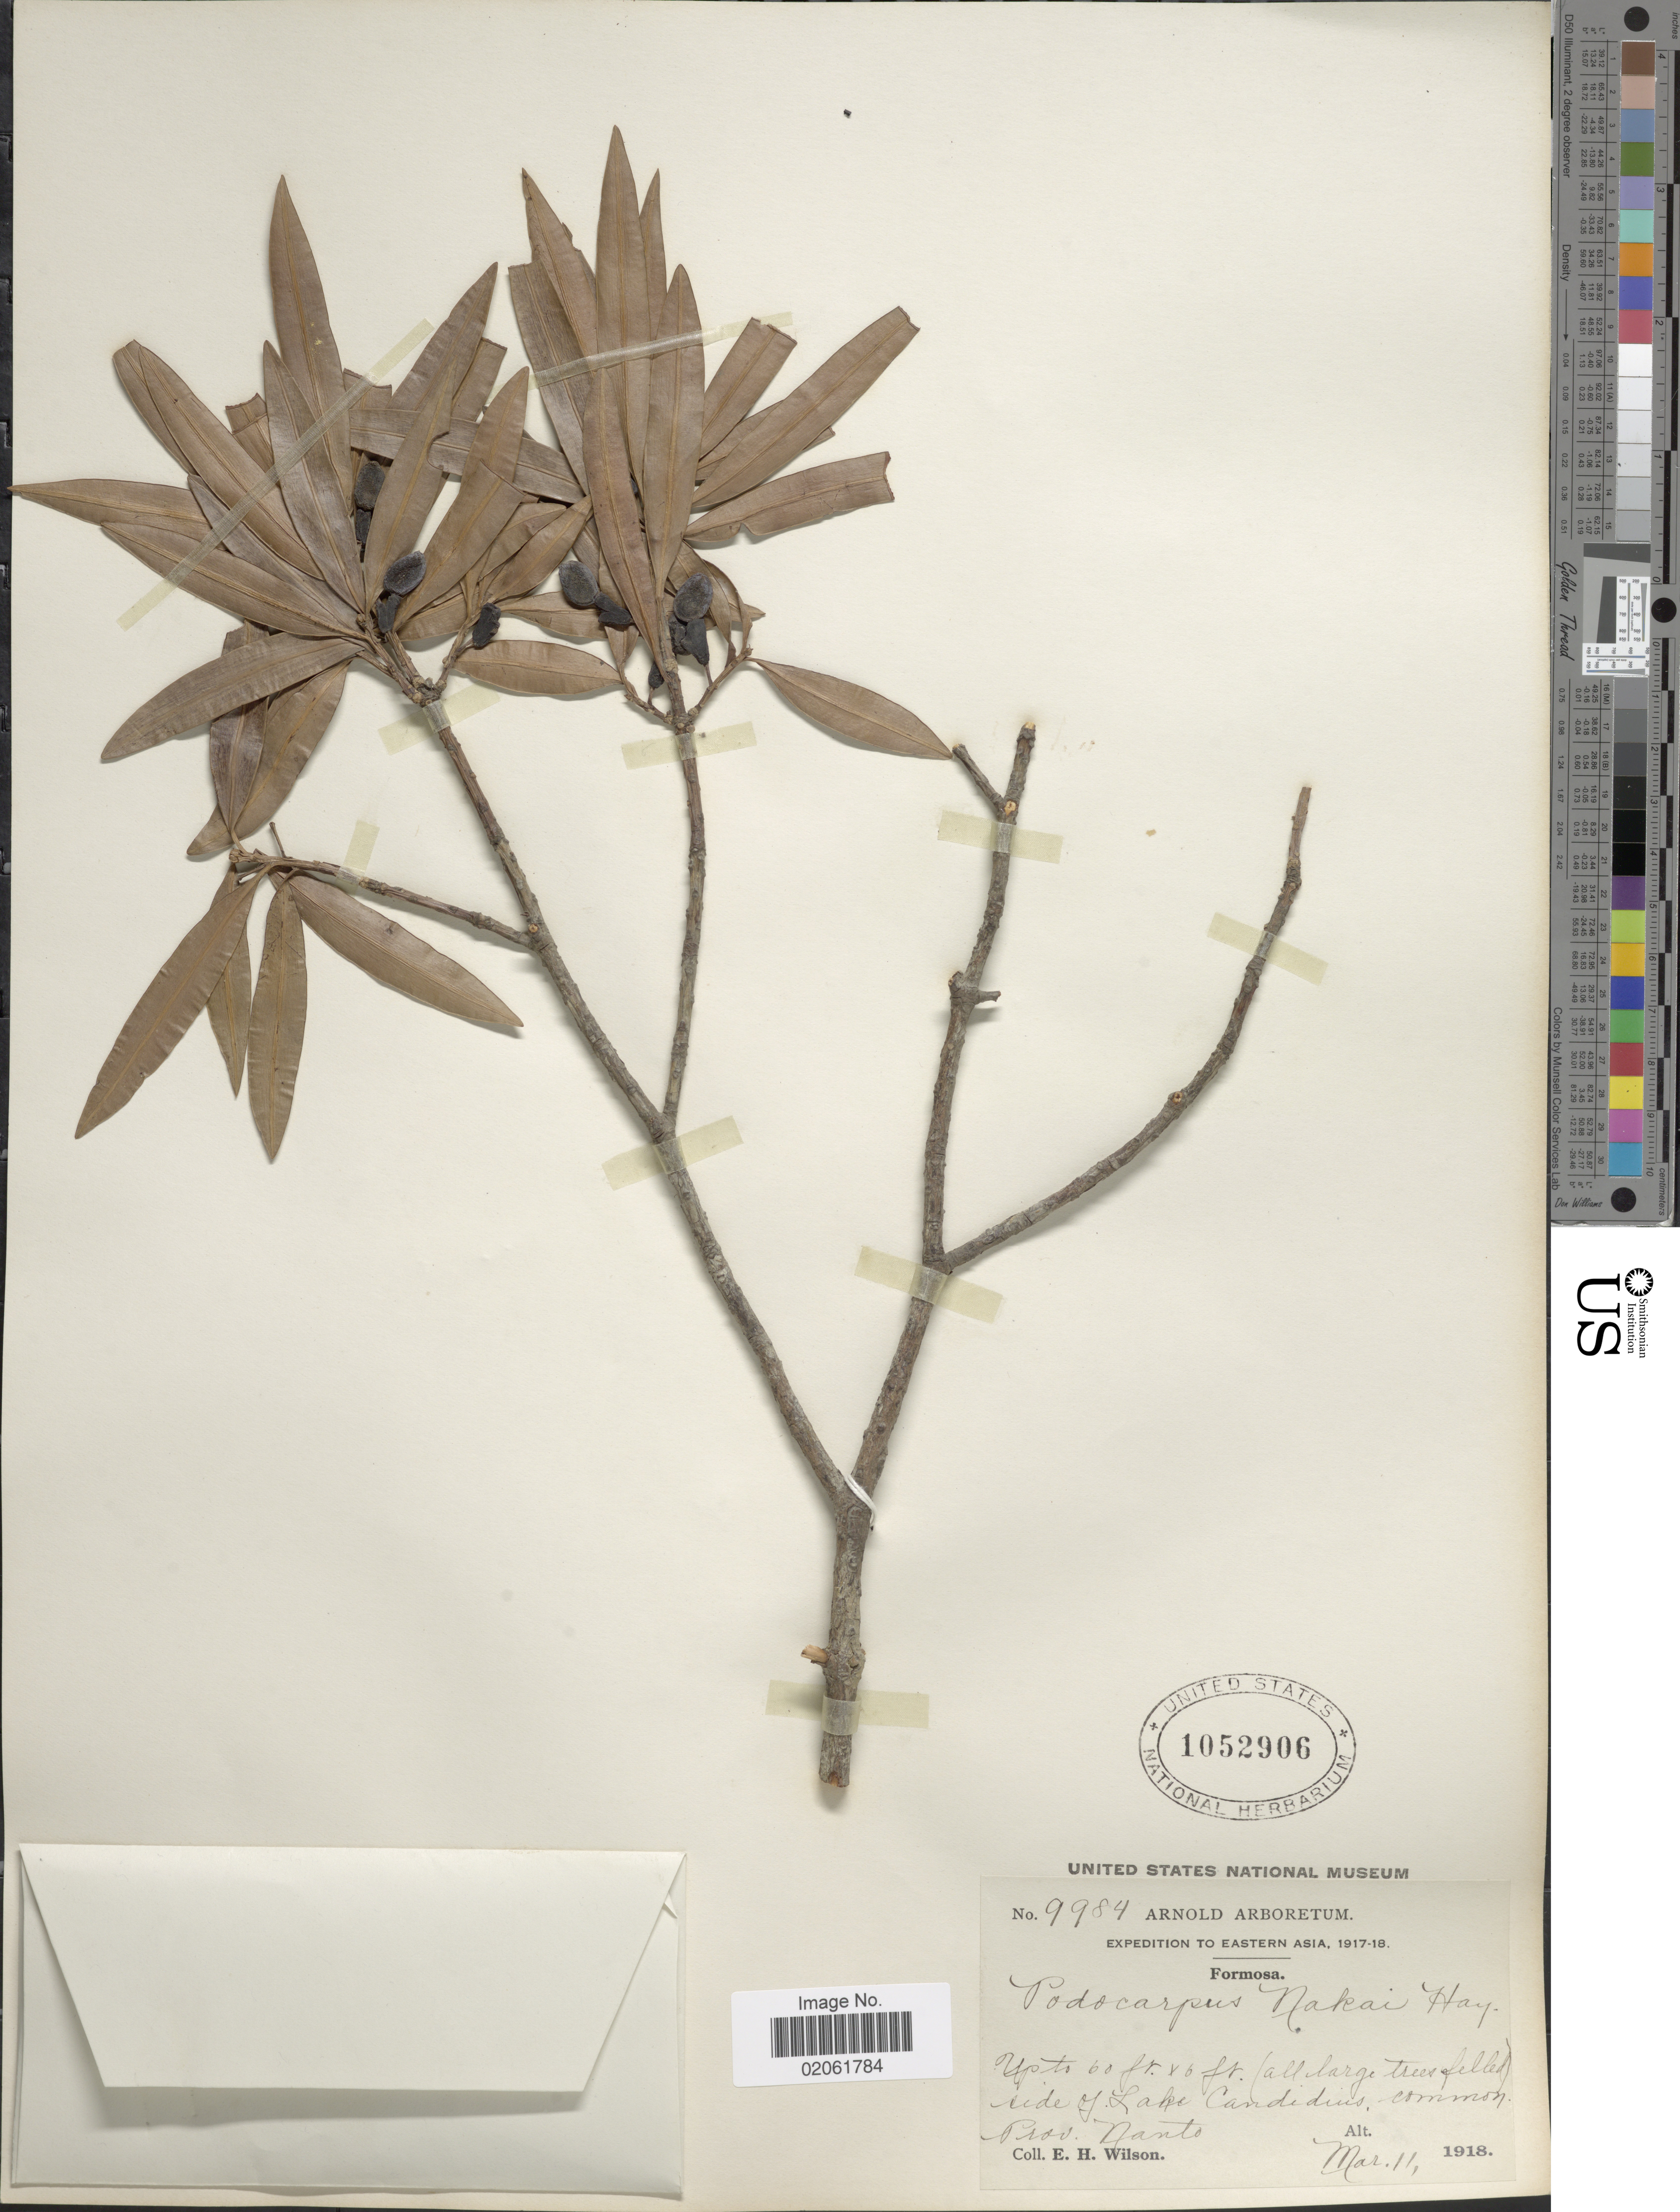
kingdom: Plantae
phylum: Tracheophyta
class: Pinopsida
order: Pinales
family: Podocarpaceae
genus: Podocarpus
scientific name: Podocarpus macrophyllus var. maki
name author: Siebold & Zucc.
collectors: E. Wilson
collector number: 9984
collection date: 1918-03-11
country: Taiwan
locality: Eastern Asia, Formosa, side of Lake Candiduis, Prov. Nanto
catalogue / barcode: US 1052906